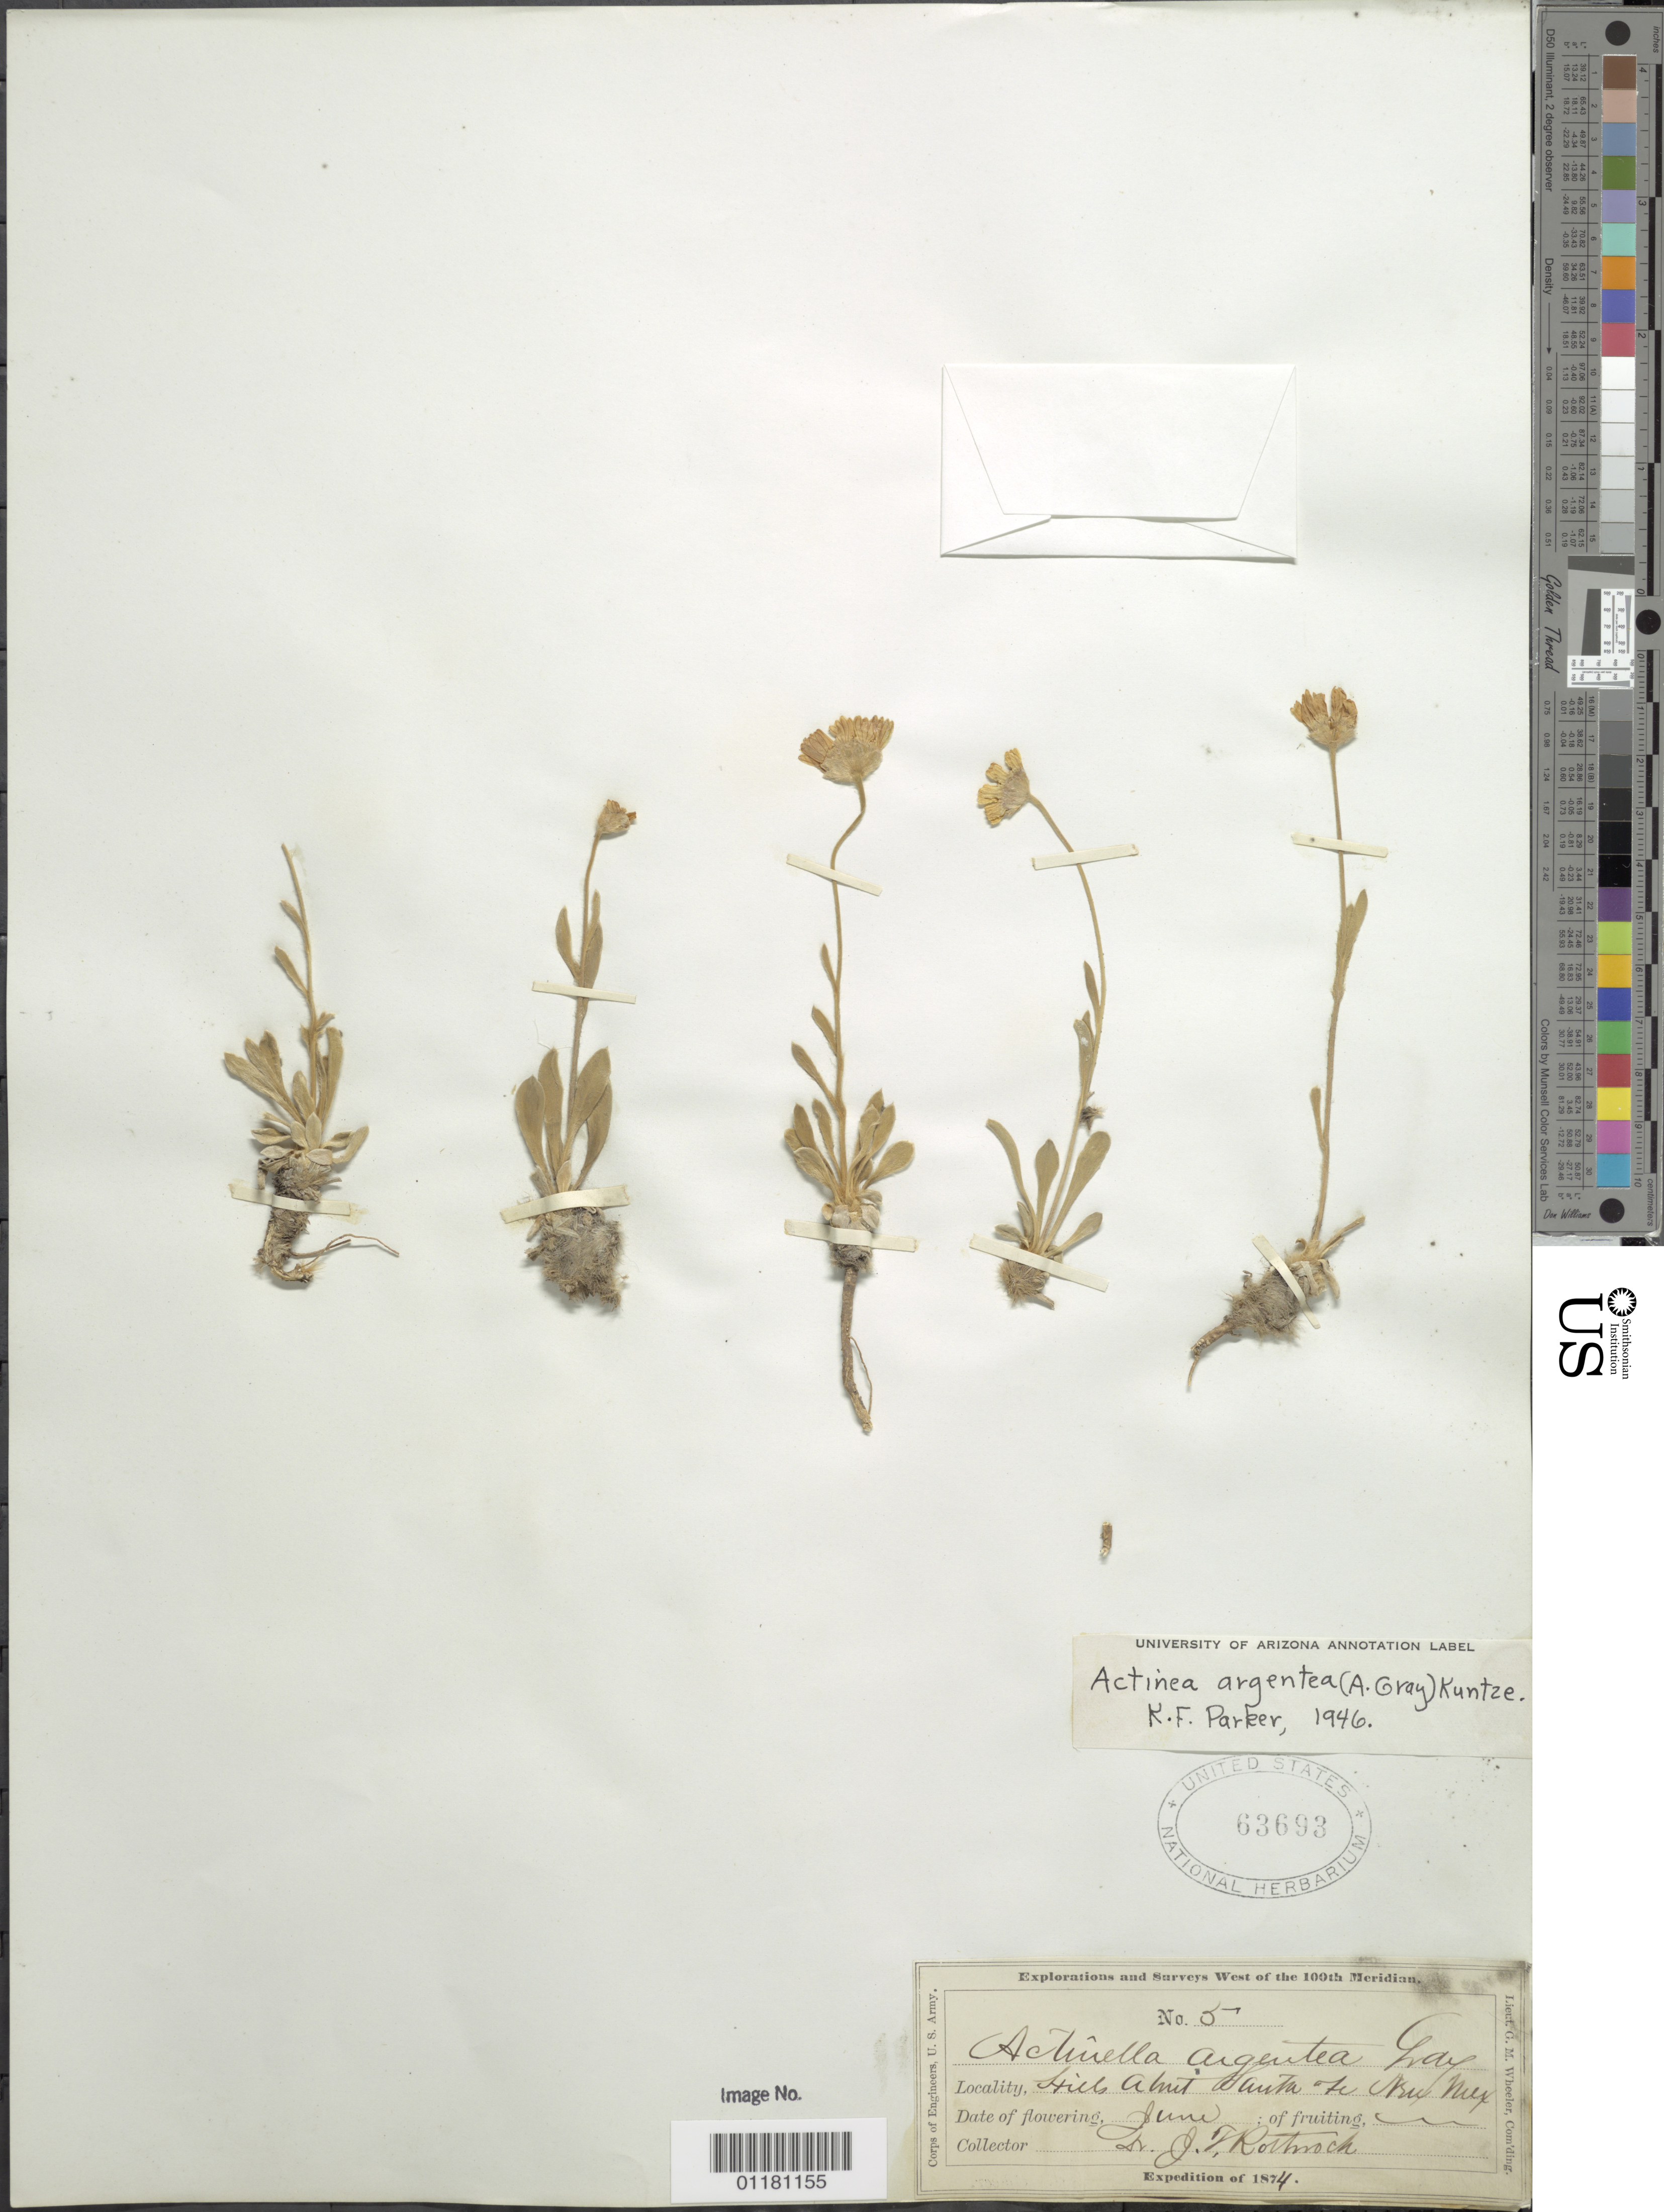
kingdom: Plantae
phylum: Tracheophyta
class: Magnoliopsida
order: Asterales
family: Asteraceae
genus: Actinea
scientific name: Actinea argentea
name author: (A. Gray) Kuntze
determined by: Parker, K. F.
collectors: J. T. Rothrock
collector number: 5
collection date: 1874-06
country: United States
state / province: New Mexico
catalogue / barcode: US 63693